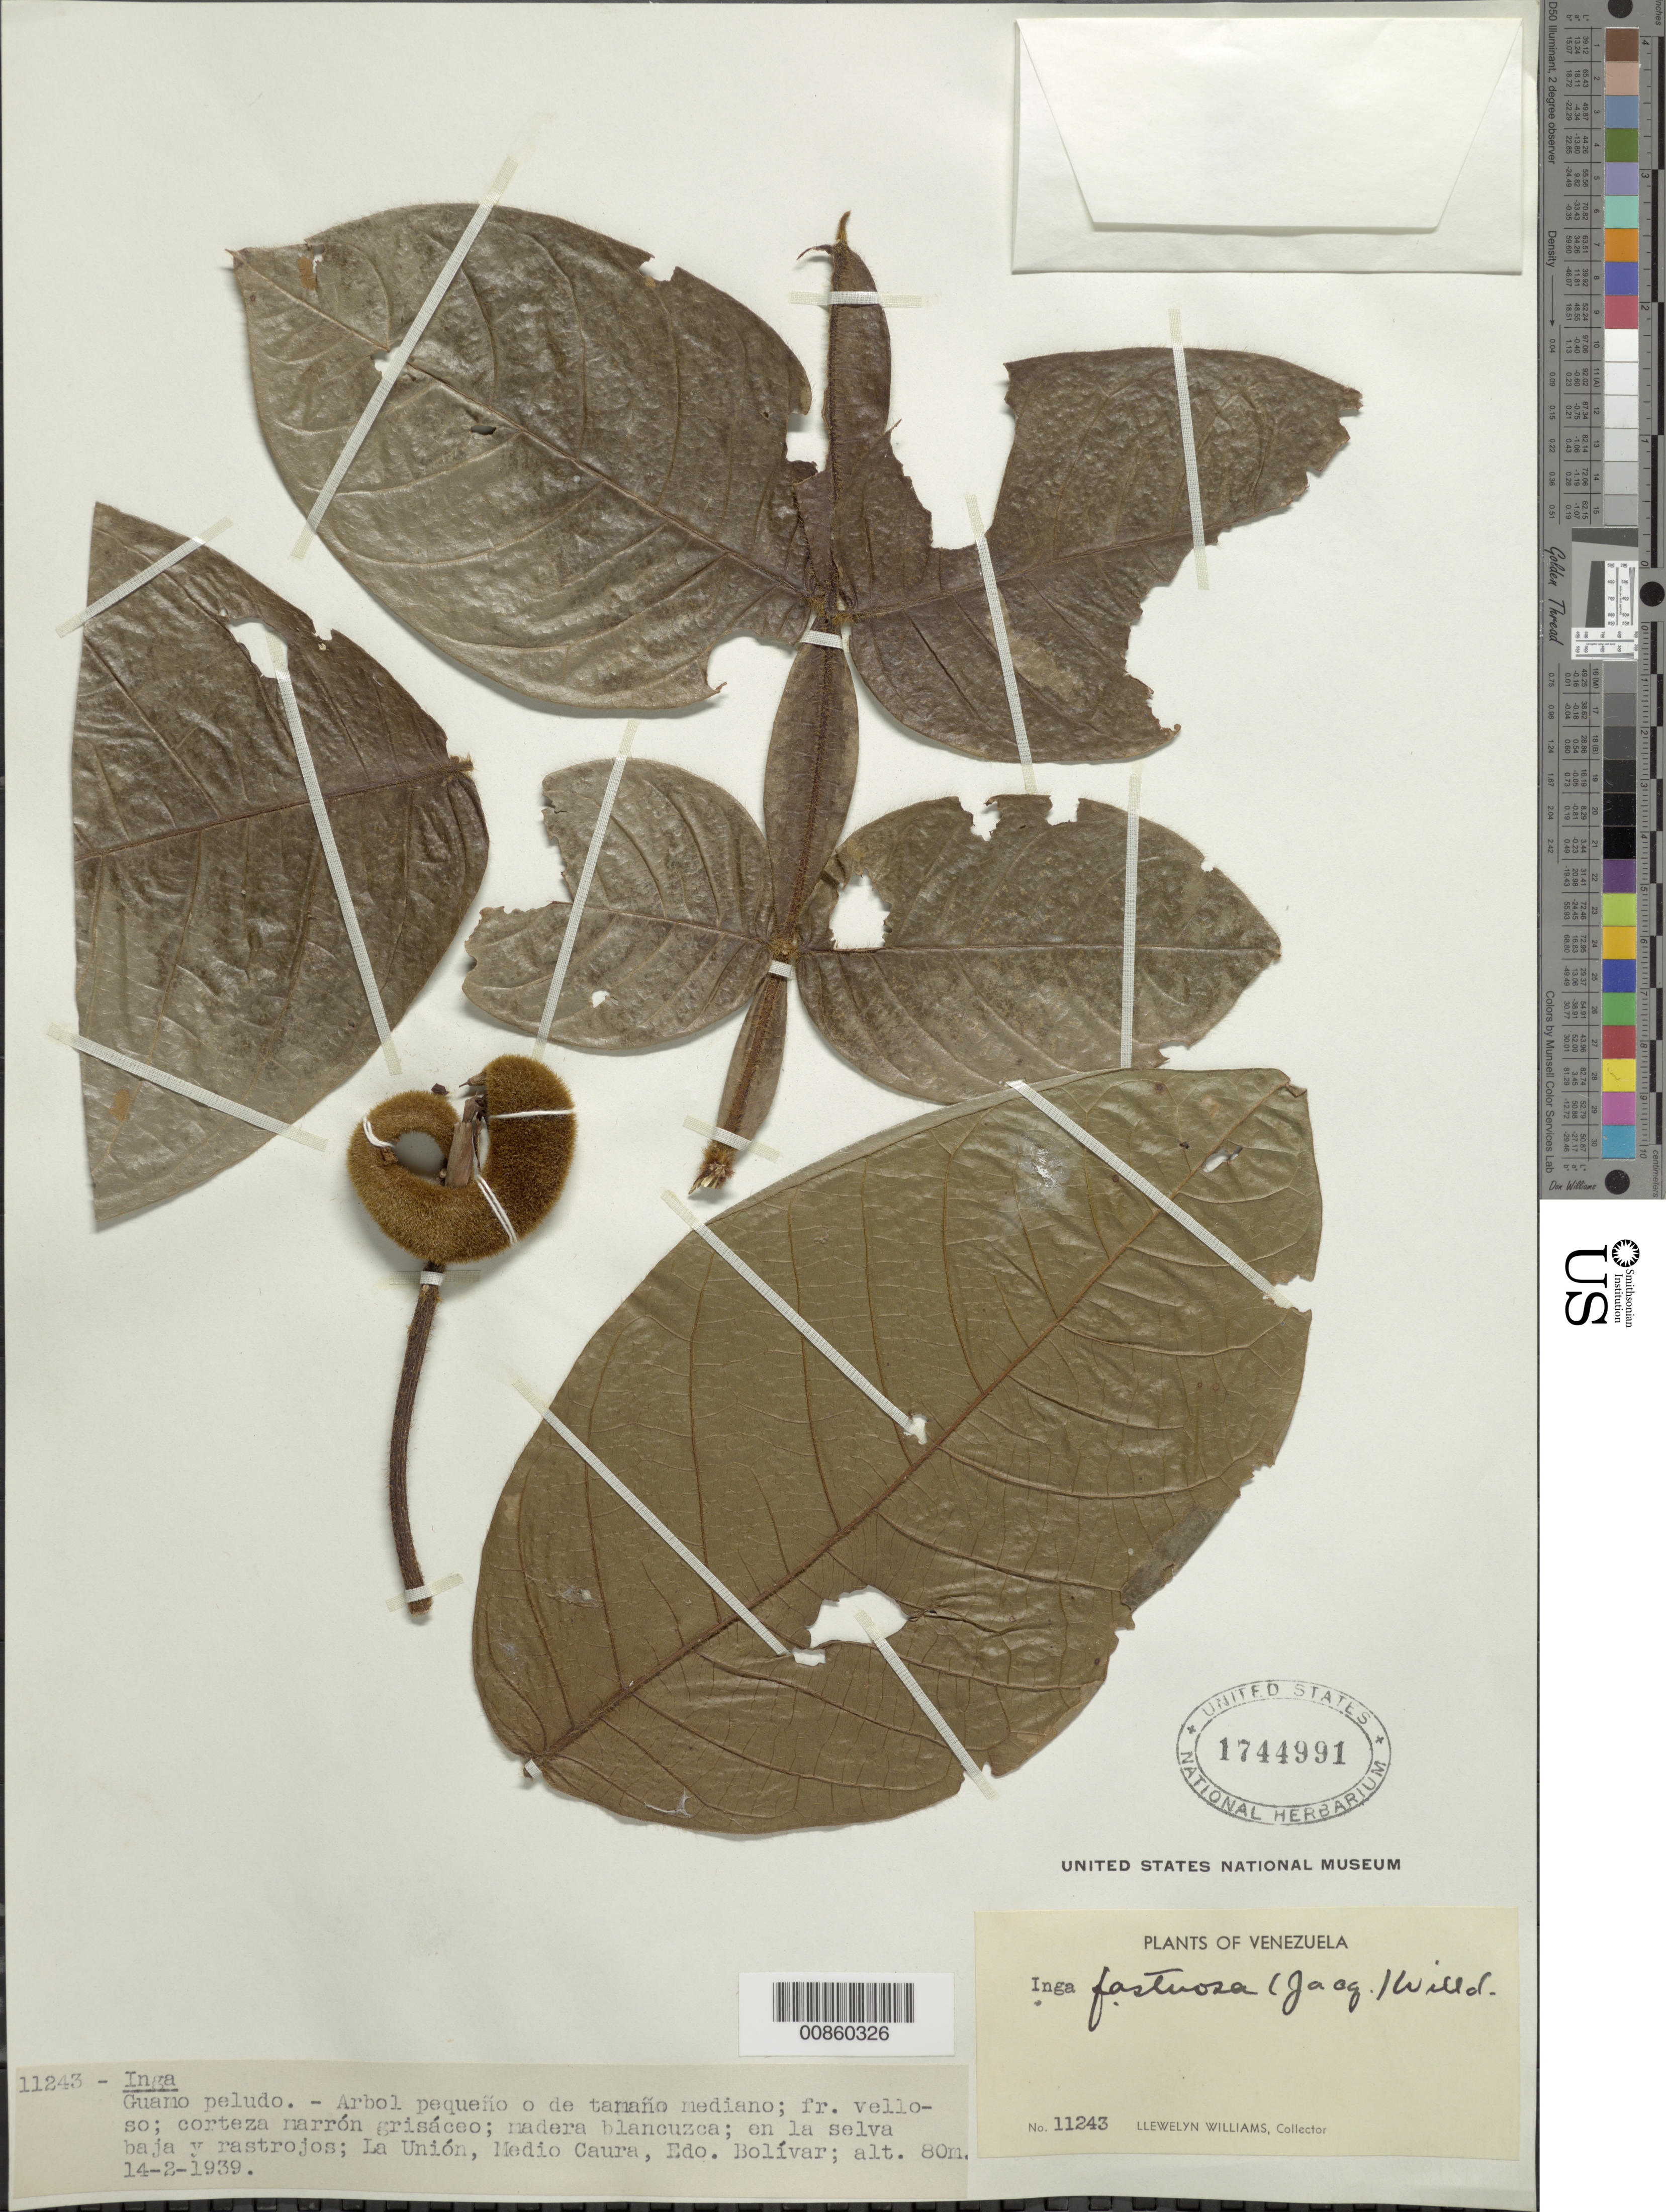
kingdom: Plantae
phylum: Tracheophyta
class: Magnoliopsida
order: Fabales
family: Fabaceae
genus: Inga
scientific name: Inga fastuosa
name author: (Jacq.) Willd.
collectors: Ll. Williams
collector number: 11243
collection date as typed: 14-Feb-39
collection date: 1939-02-14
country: Venezuela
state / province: Bolívar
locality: La Unión, Medio Caura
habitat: Selva baja y rastrojos.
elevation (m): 80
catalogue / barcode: US 1744991